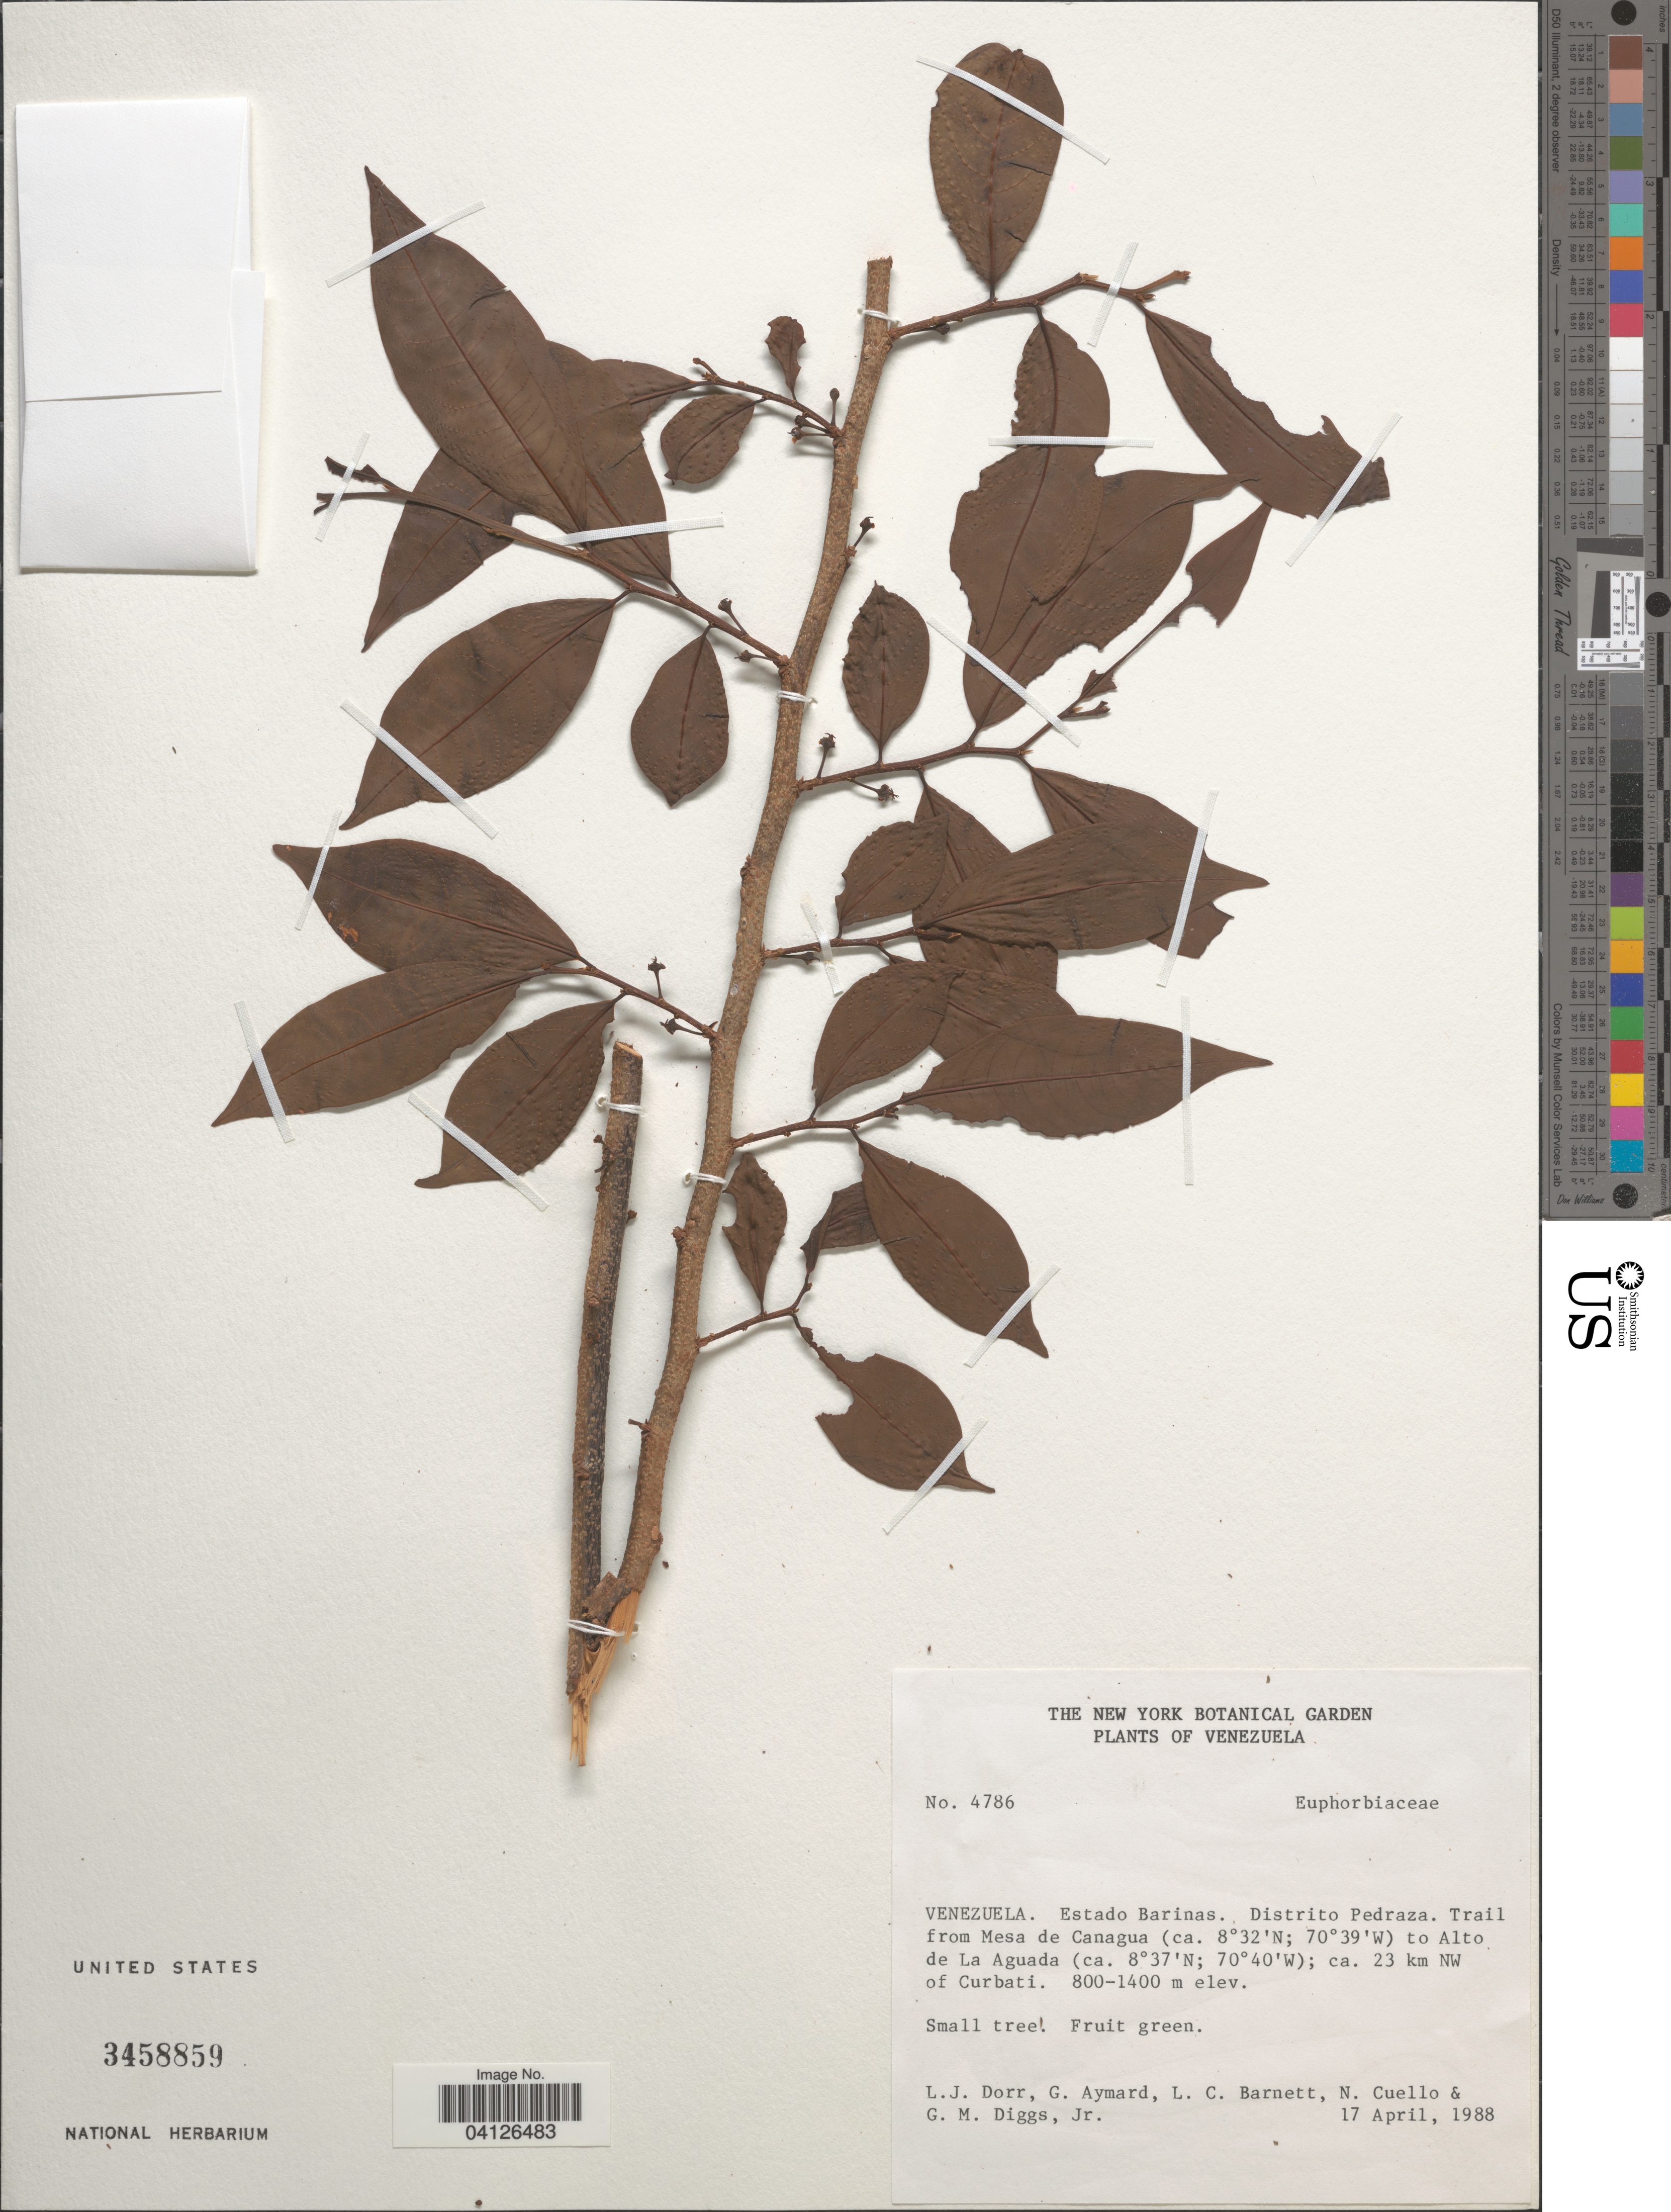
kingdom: Plantae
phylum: Tracheophyta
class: Magnoliopsida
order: Malpighiales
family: Euphorbiaceae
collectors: L. J. Dorr, G. A. Aymard, L. C. Barnett, N. L. Cuello & G. Diggs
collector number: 4786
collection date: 1988-04-17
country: Venezuela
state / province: Barinas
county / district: Pedraza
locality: Trail from Mesa de Canagua to Alto de La Aguada; ca. 23 km NW of Curbati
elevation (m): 800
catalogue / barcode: US 3458859